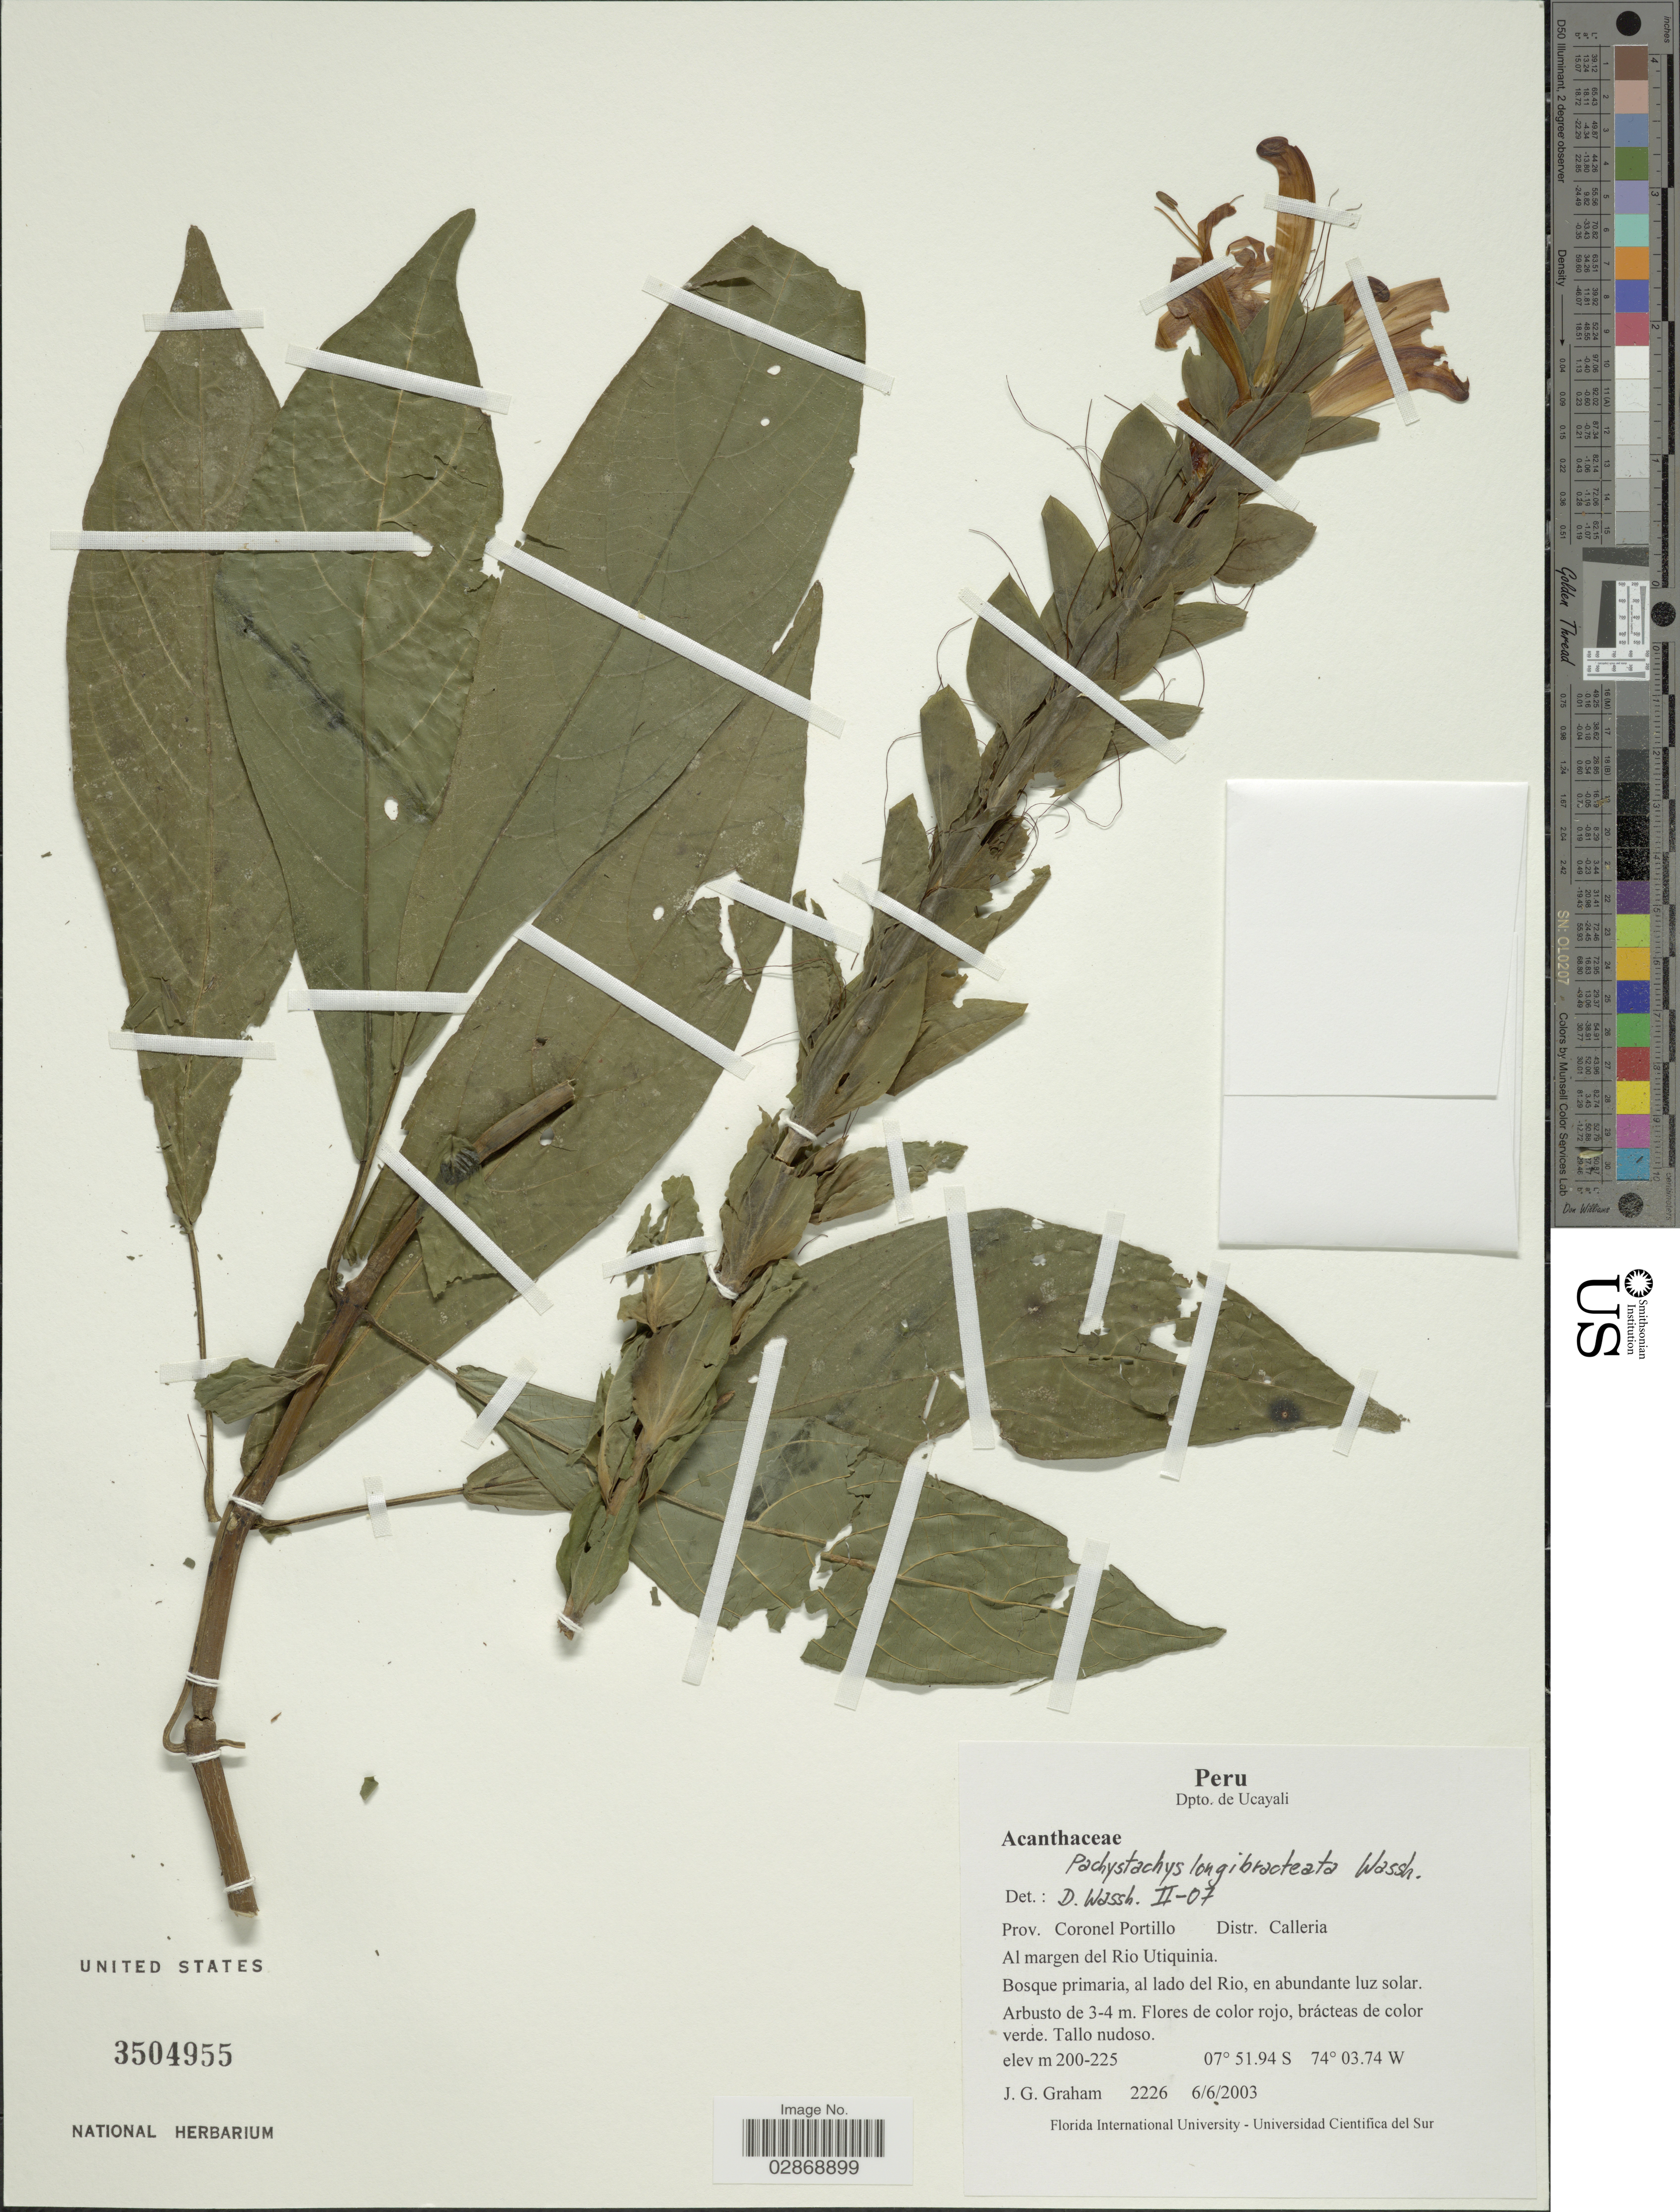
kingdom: Plantae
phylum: Tracheophyta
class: Magnoliopsida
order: Lamiales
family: Acanthaceae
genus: Pachystachys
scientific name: Pachystachys longibracteata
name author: Wassh.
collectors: J. Graham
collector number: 2226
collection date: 2003-06-06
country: Peru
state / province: Ucayali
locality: Dpto. de Ucayali. Prov. Coronel Portillo. Distr. Calleria. Al margen del Rio Utiquinia.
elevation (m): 200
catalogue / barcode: US 3504955